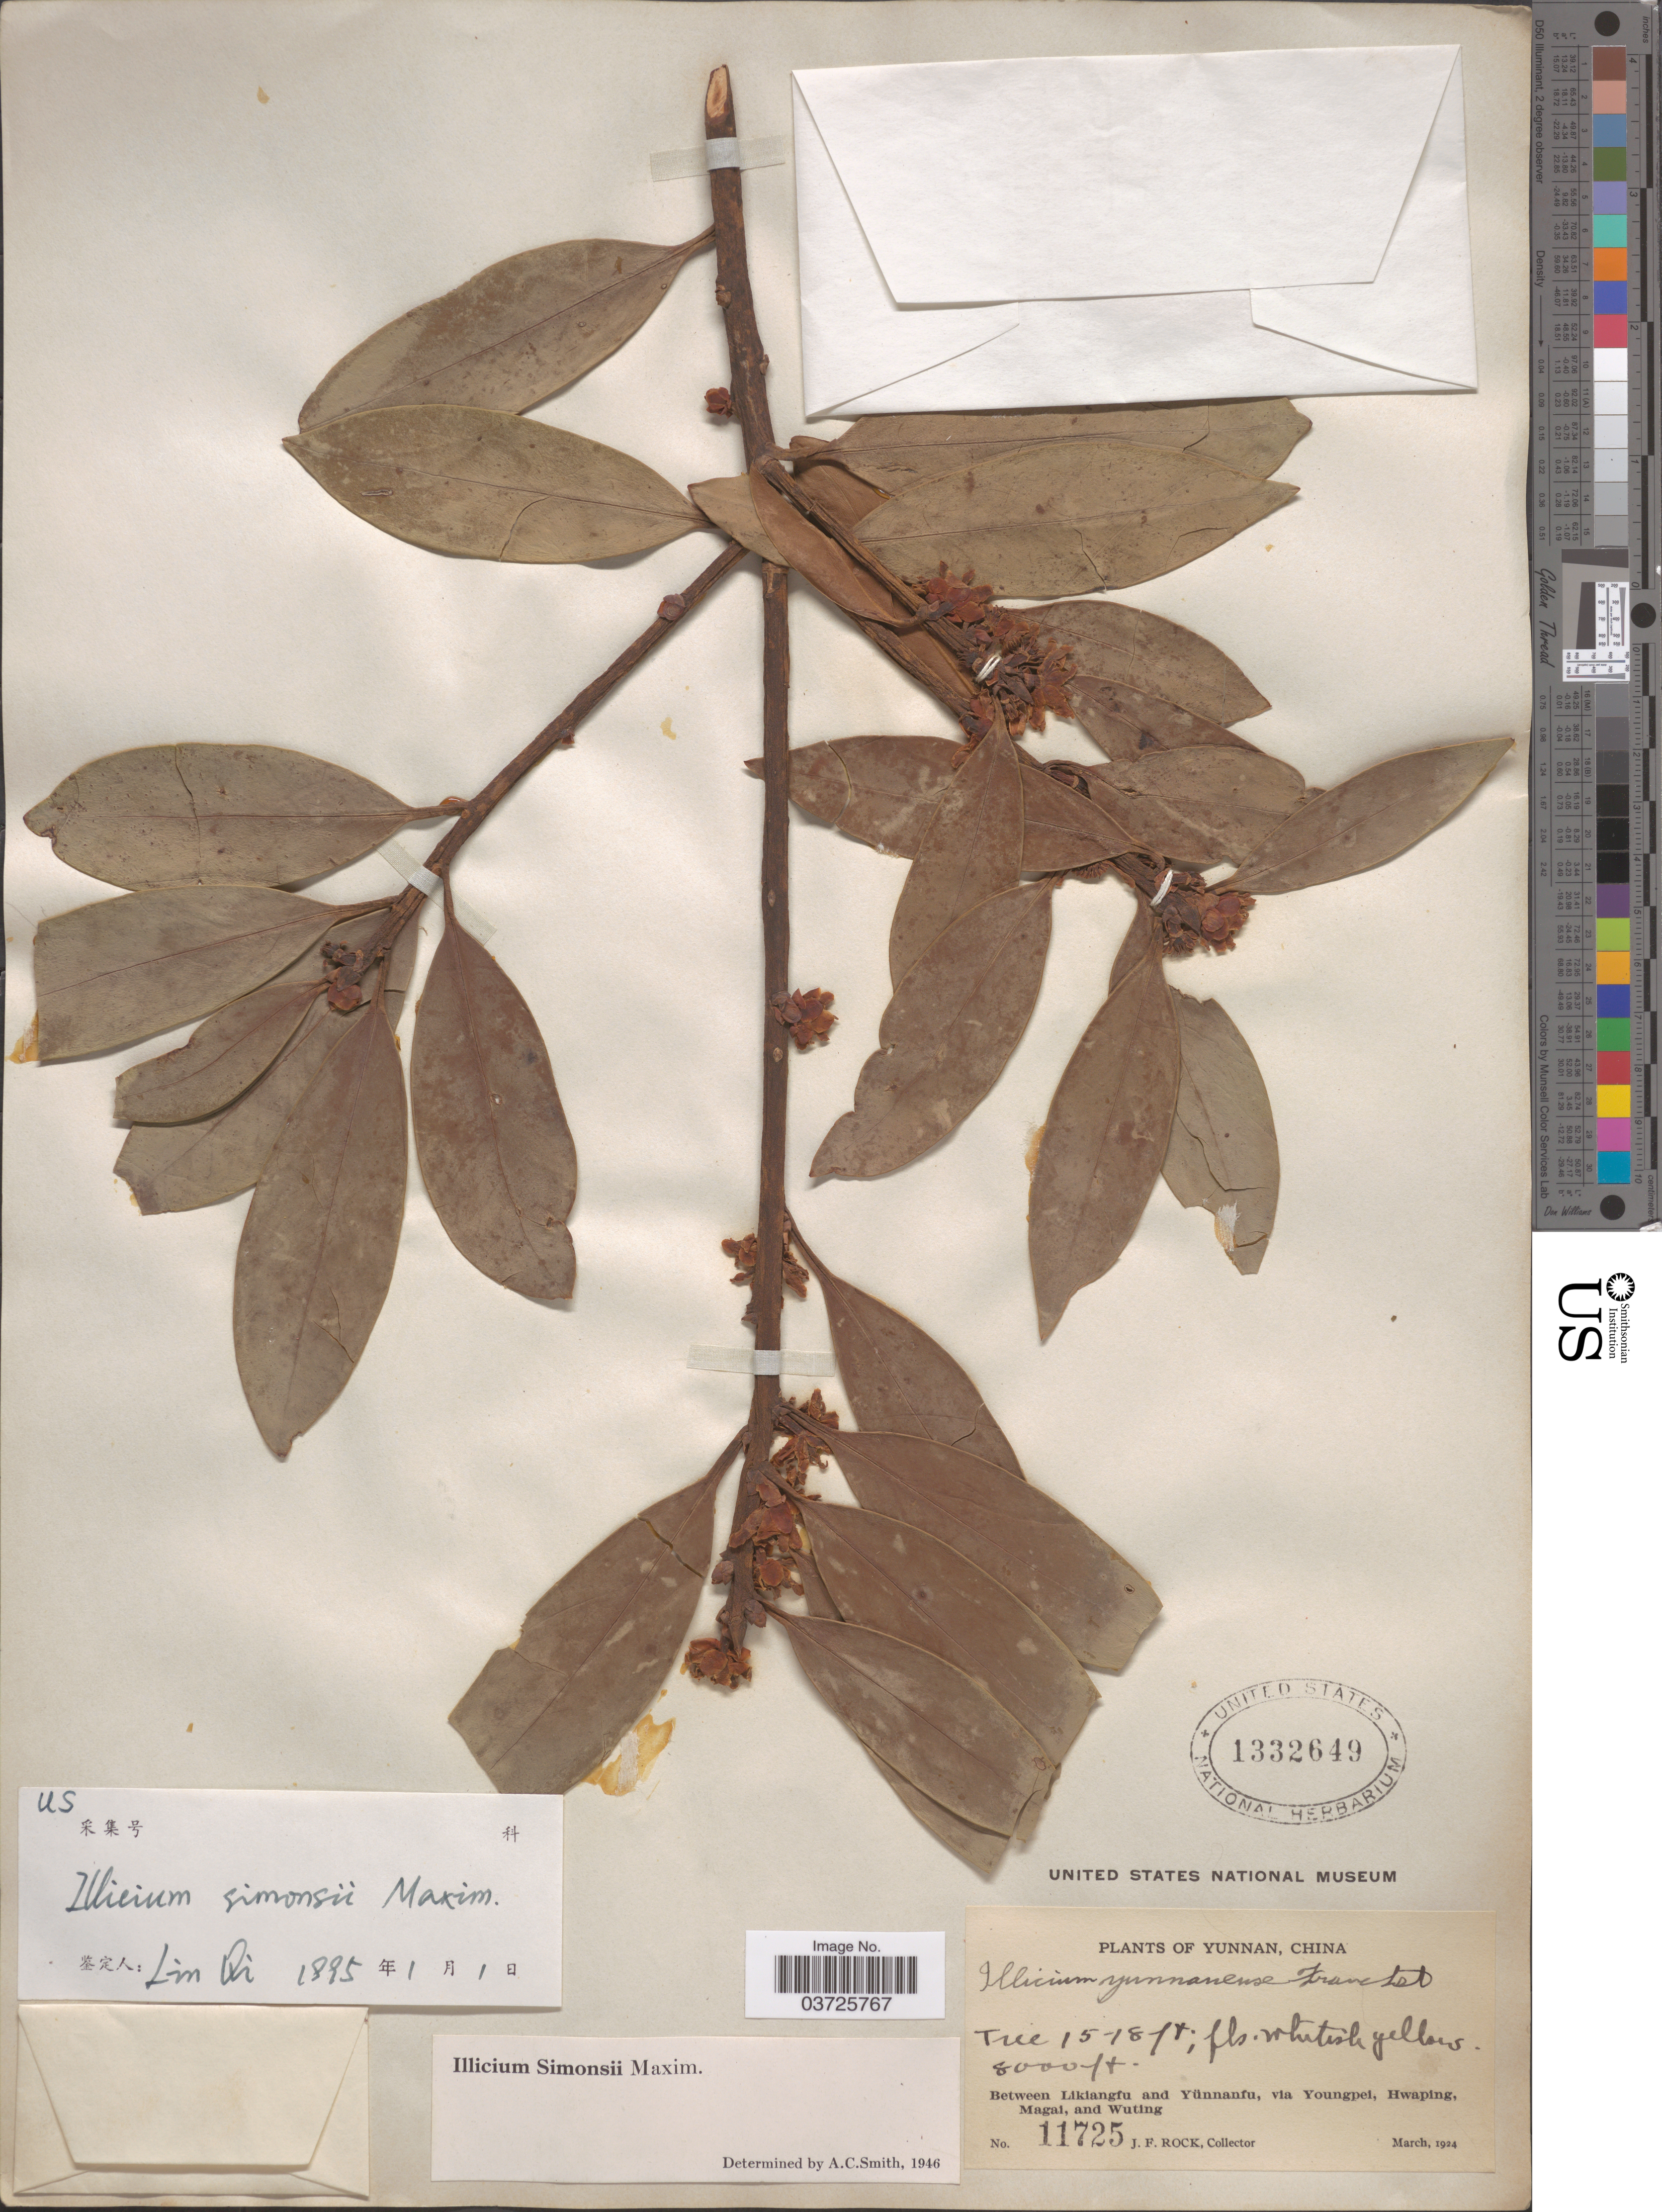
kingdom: Plantae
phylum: Tracheophyta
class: Magnoliopsida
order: Austrobaileyales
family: Schisandraceae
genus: Illicium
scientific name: Illicium simonsii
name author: Maxim.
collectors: J. Rock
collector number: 11725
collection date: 1924-03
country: China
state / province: Yunnan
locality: Between Likiangfu and Yünnanfu, via Youngpel, Hwaping, Magai, and Wuting.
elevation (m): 2438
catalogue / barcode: US 1332649